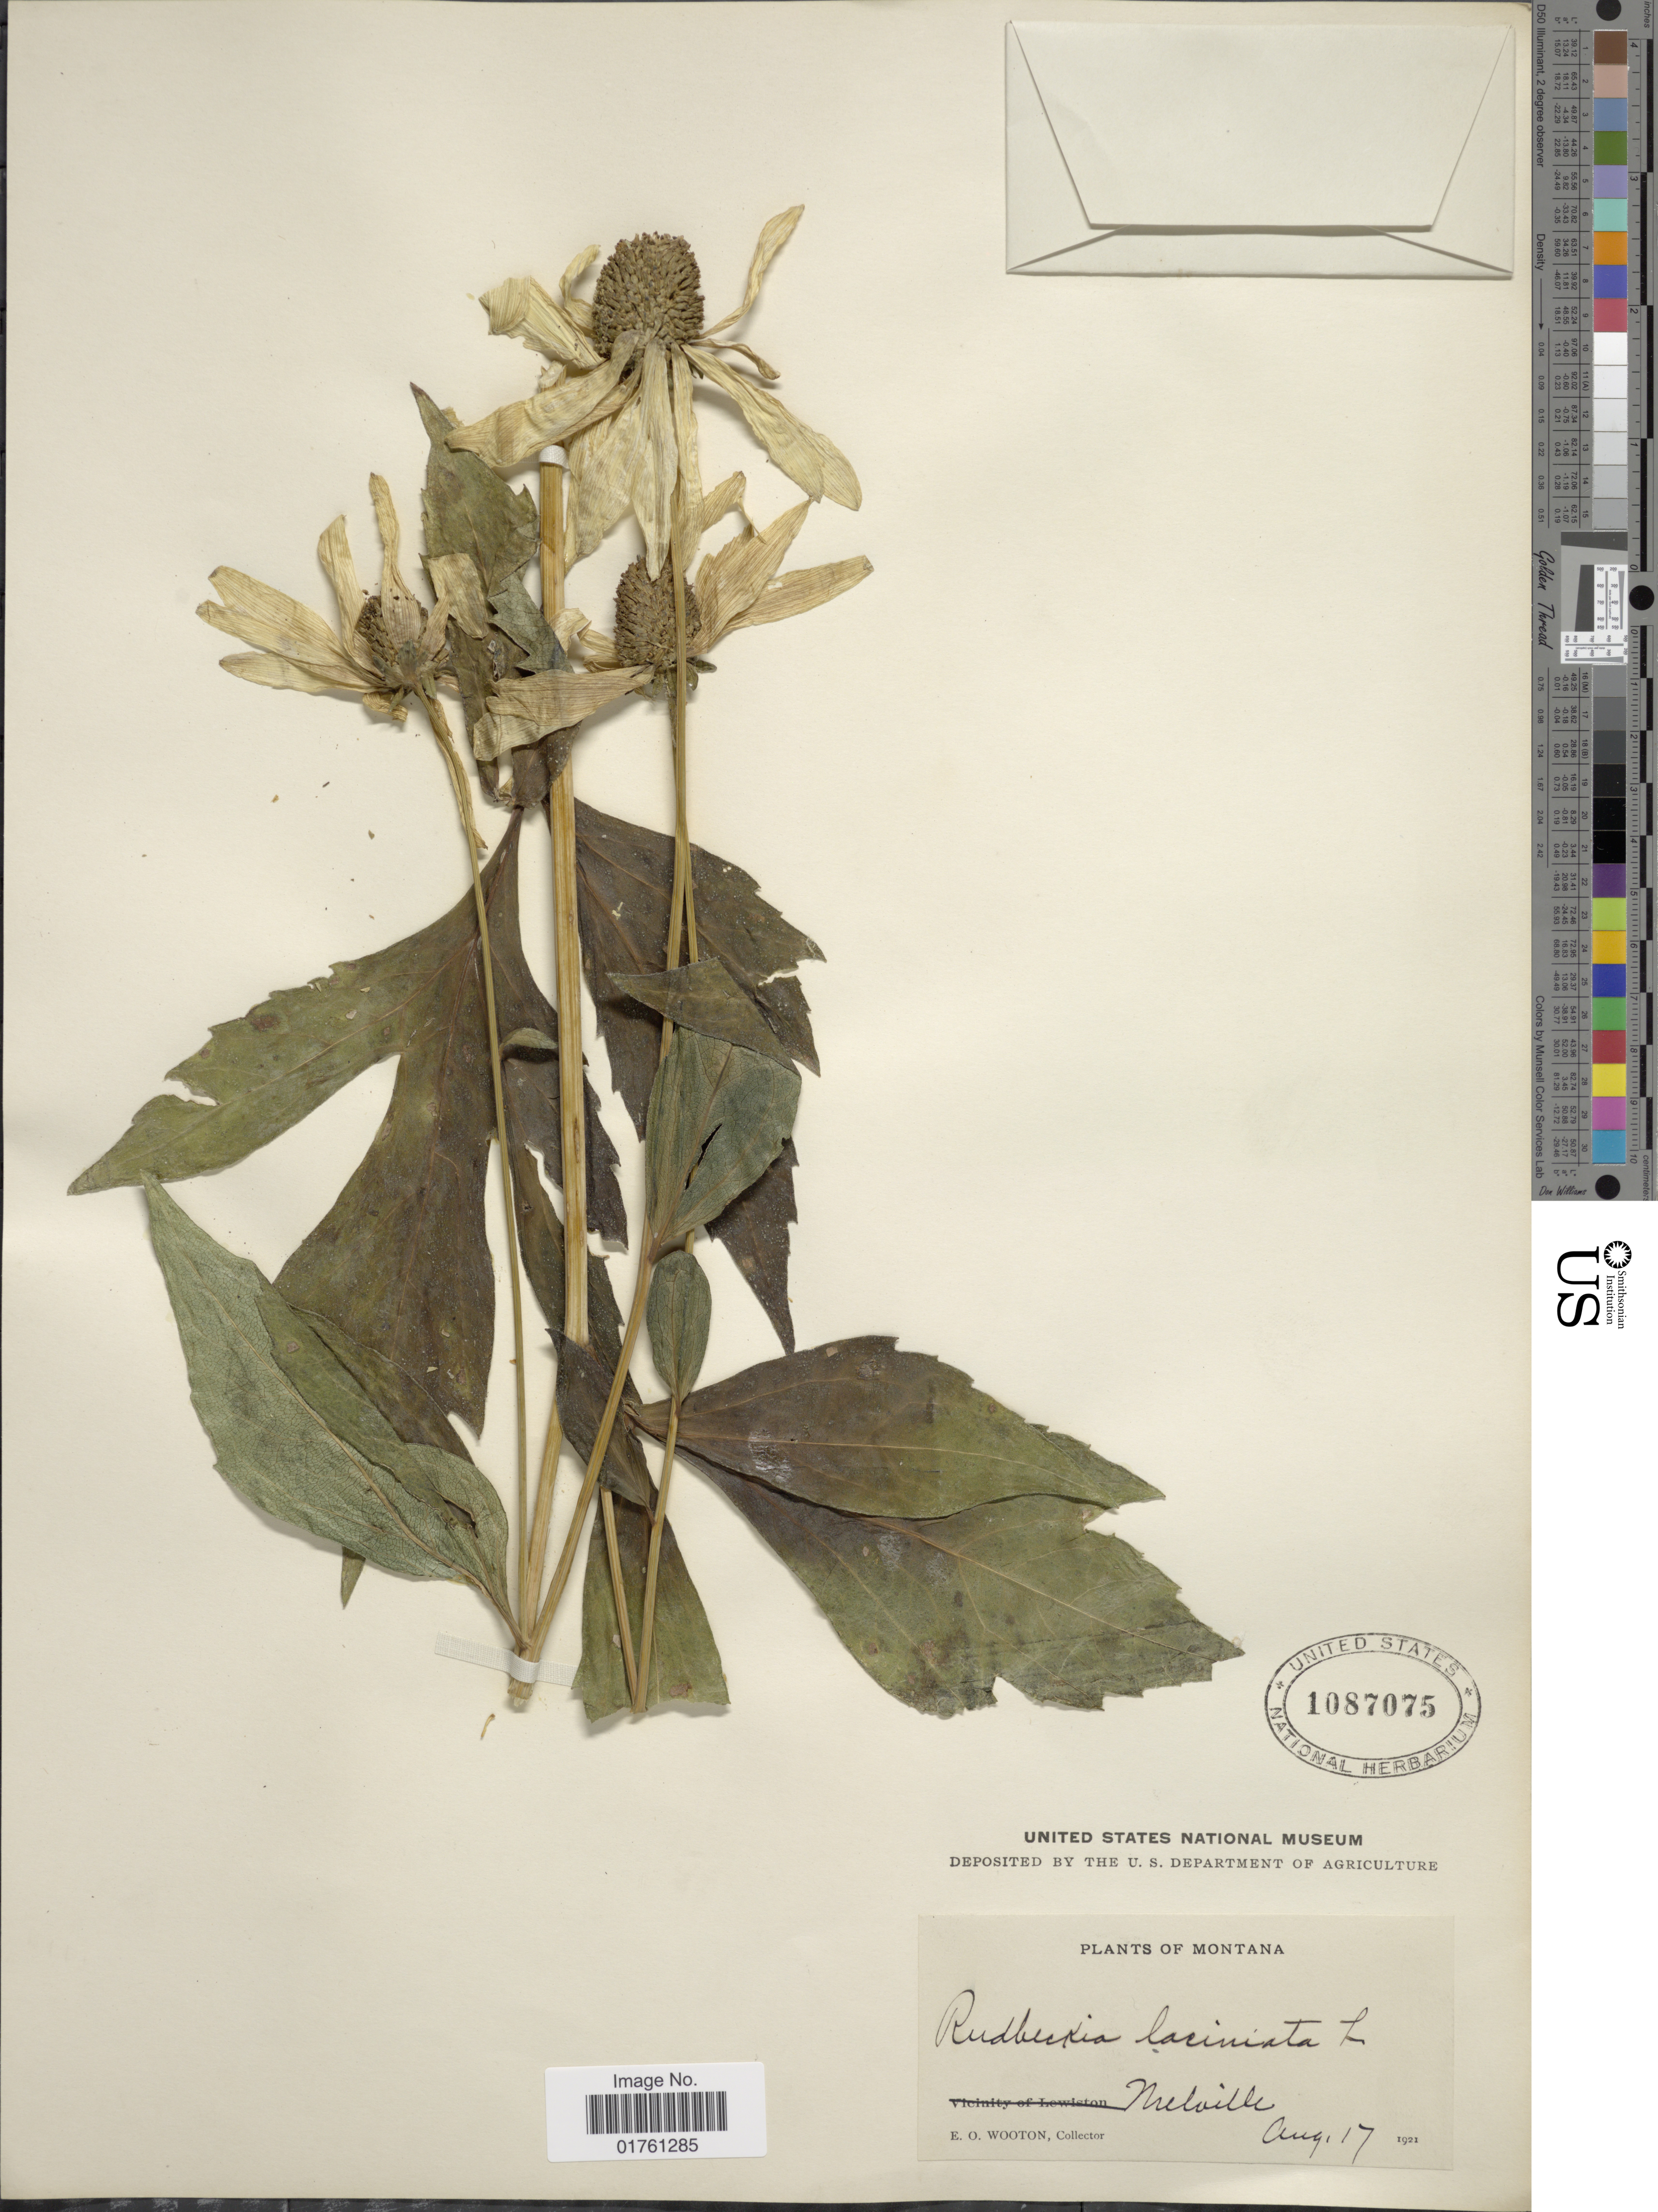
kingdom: Plantae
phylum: Tracheophyta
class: Magnoliopsida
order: Asterales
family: Asteraceae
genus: Rudbeckia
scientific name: Rudbeckia laciniata var. ampla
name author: (A. Nelson) Cronq.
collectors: E. O. Wooton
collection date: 1921-08-17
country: United States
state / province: Montana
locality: Melville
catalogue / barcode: US 1087075